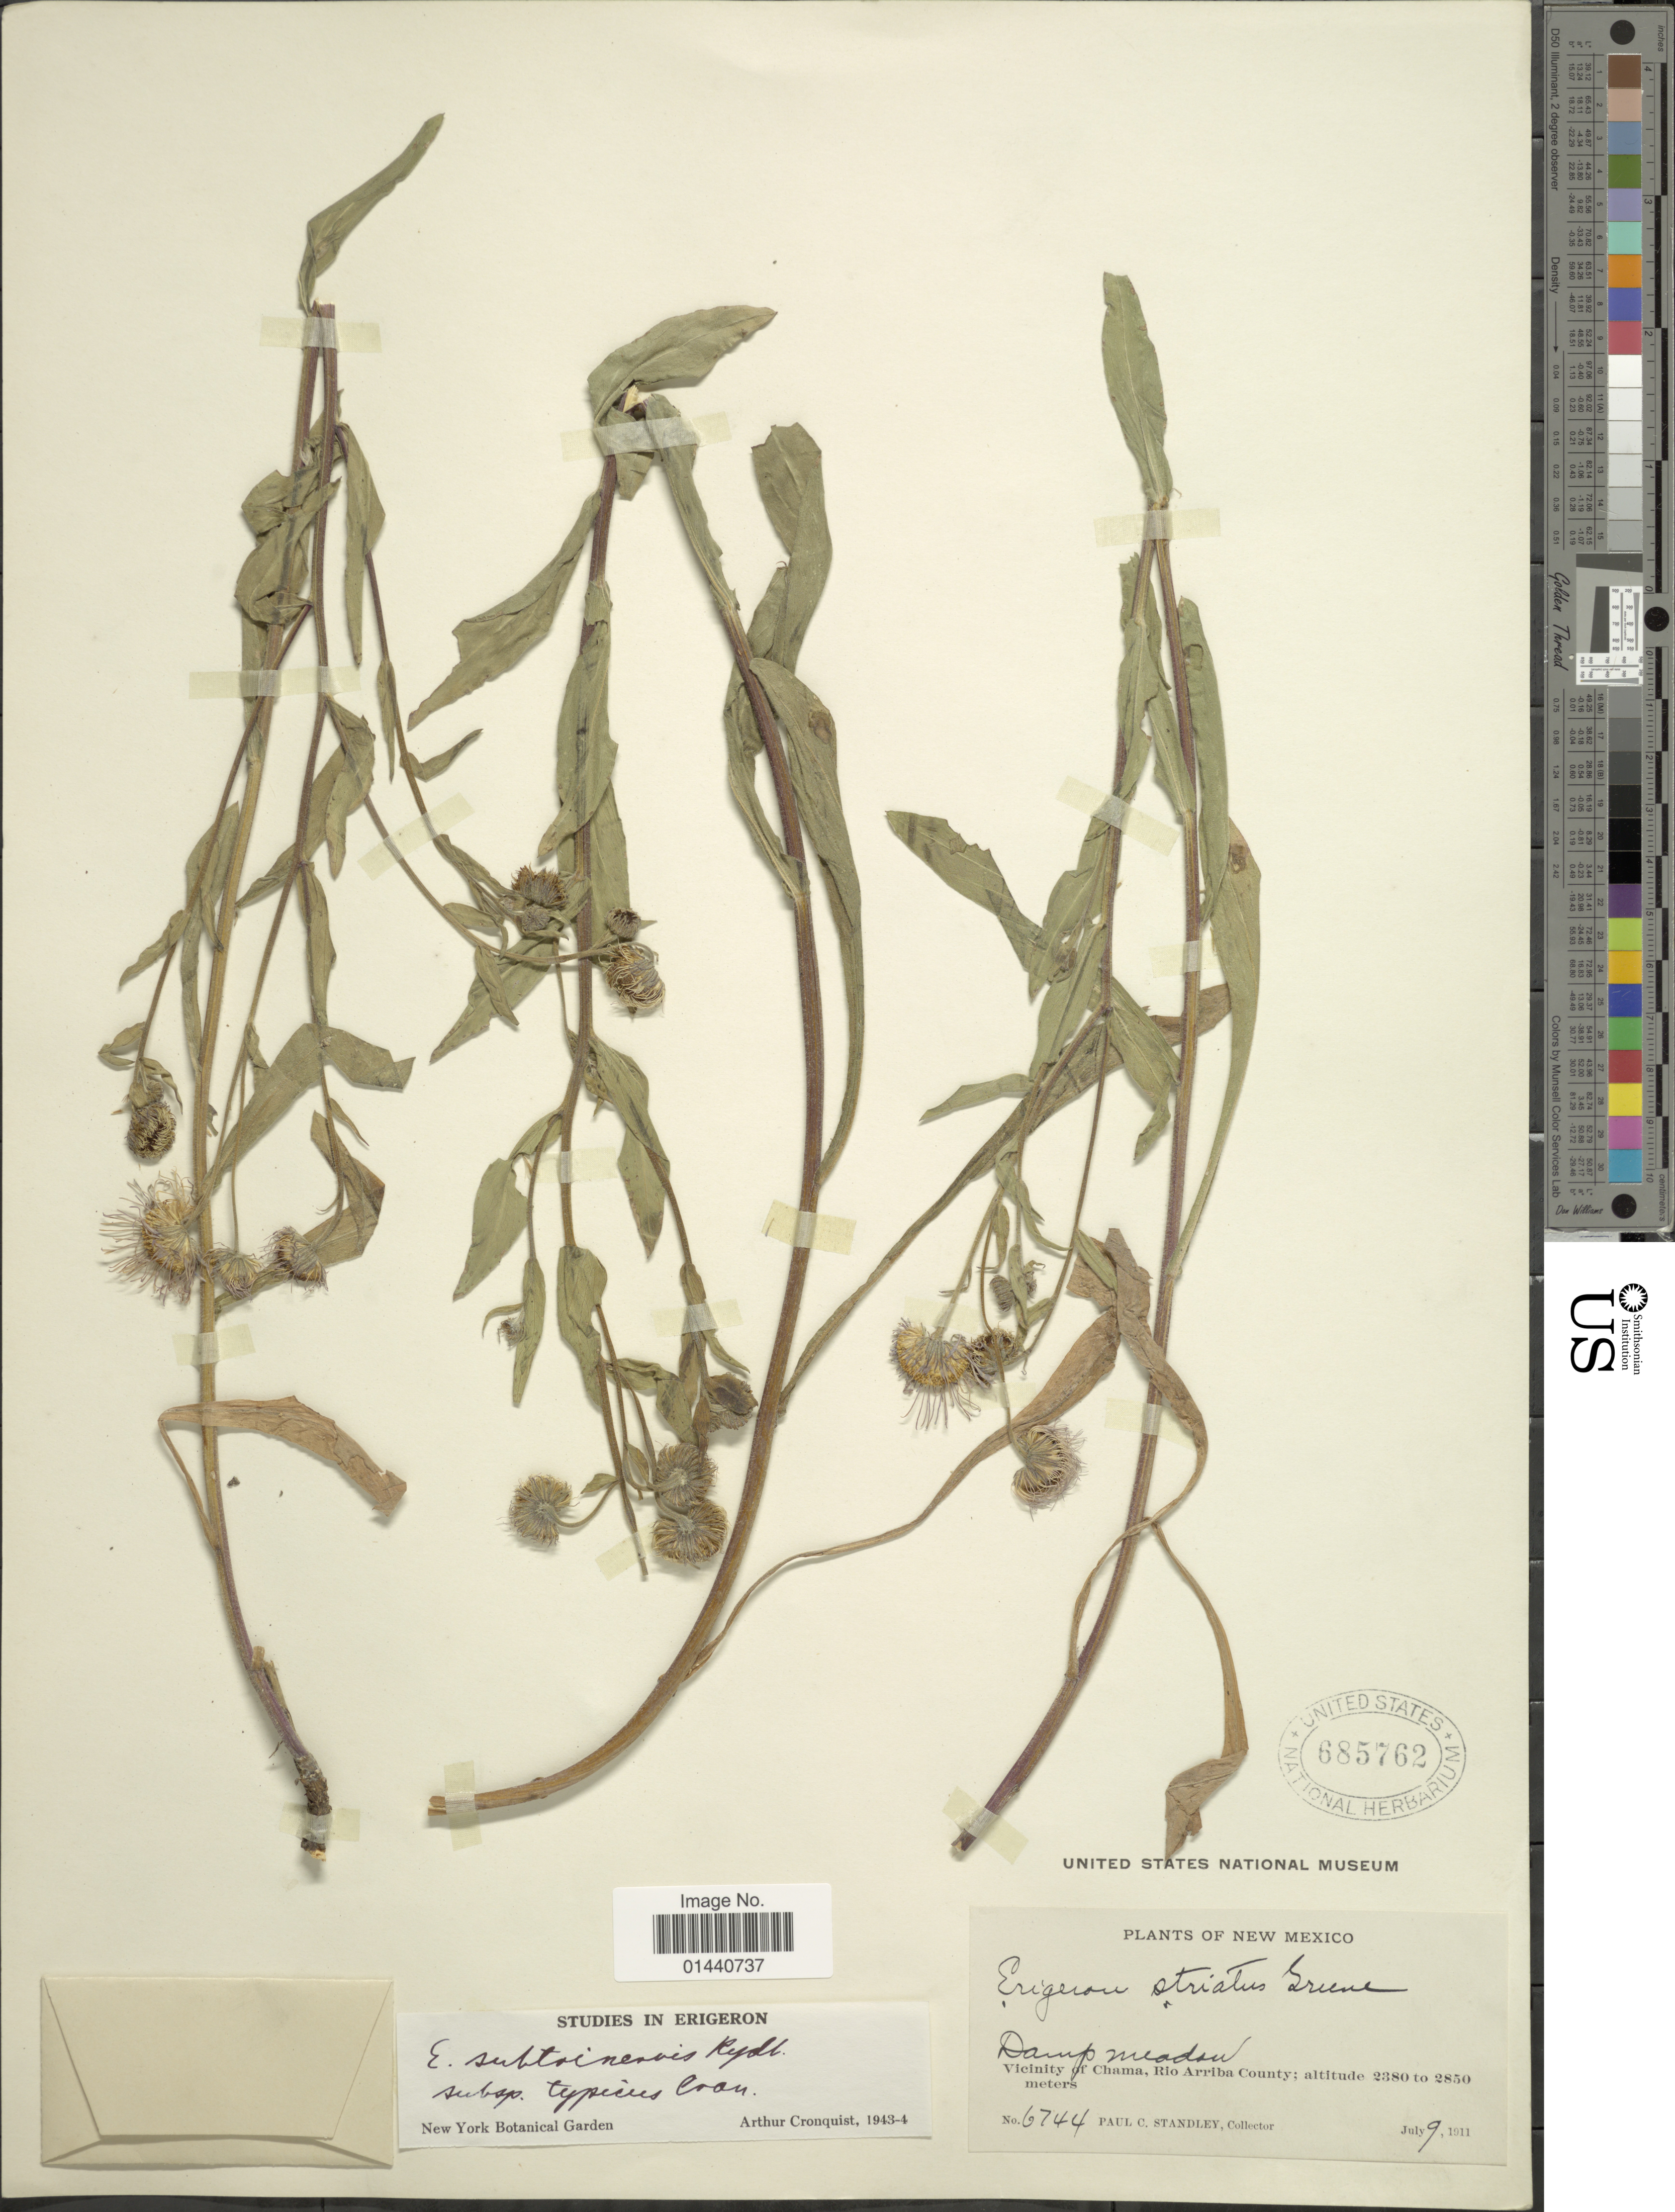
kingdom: Plantae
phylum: Tracheophyta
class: Magnoliopsida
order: Asterales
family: Asteraceae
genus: Erigeron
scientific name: Erigeron subtrinervis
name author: Rydb. ex Porter & Britton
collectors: P. C. Standley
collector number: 6744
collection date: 1911-07-09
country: United States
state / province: New Mexico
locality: Vicinity of Chama, Rio Arriba County.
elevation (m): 2380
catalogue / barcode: US 685762